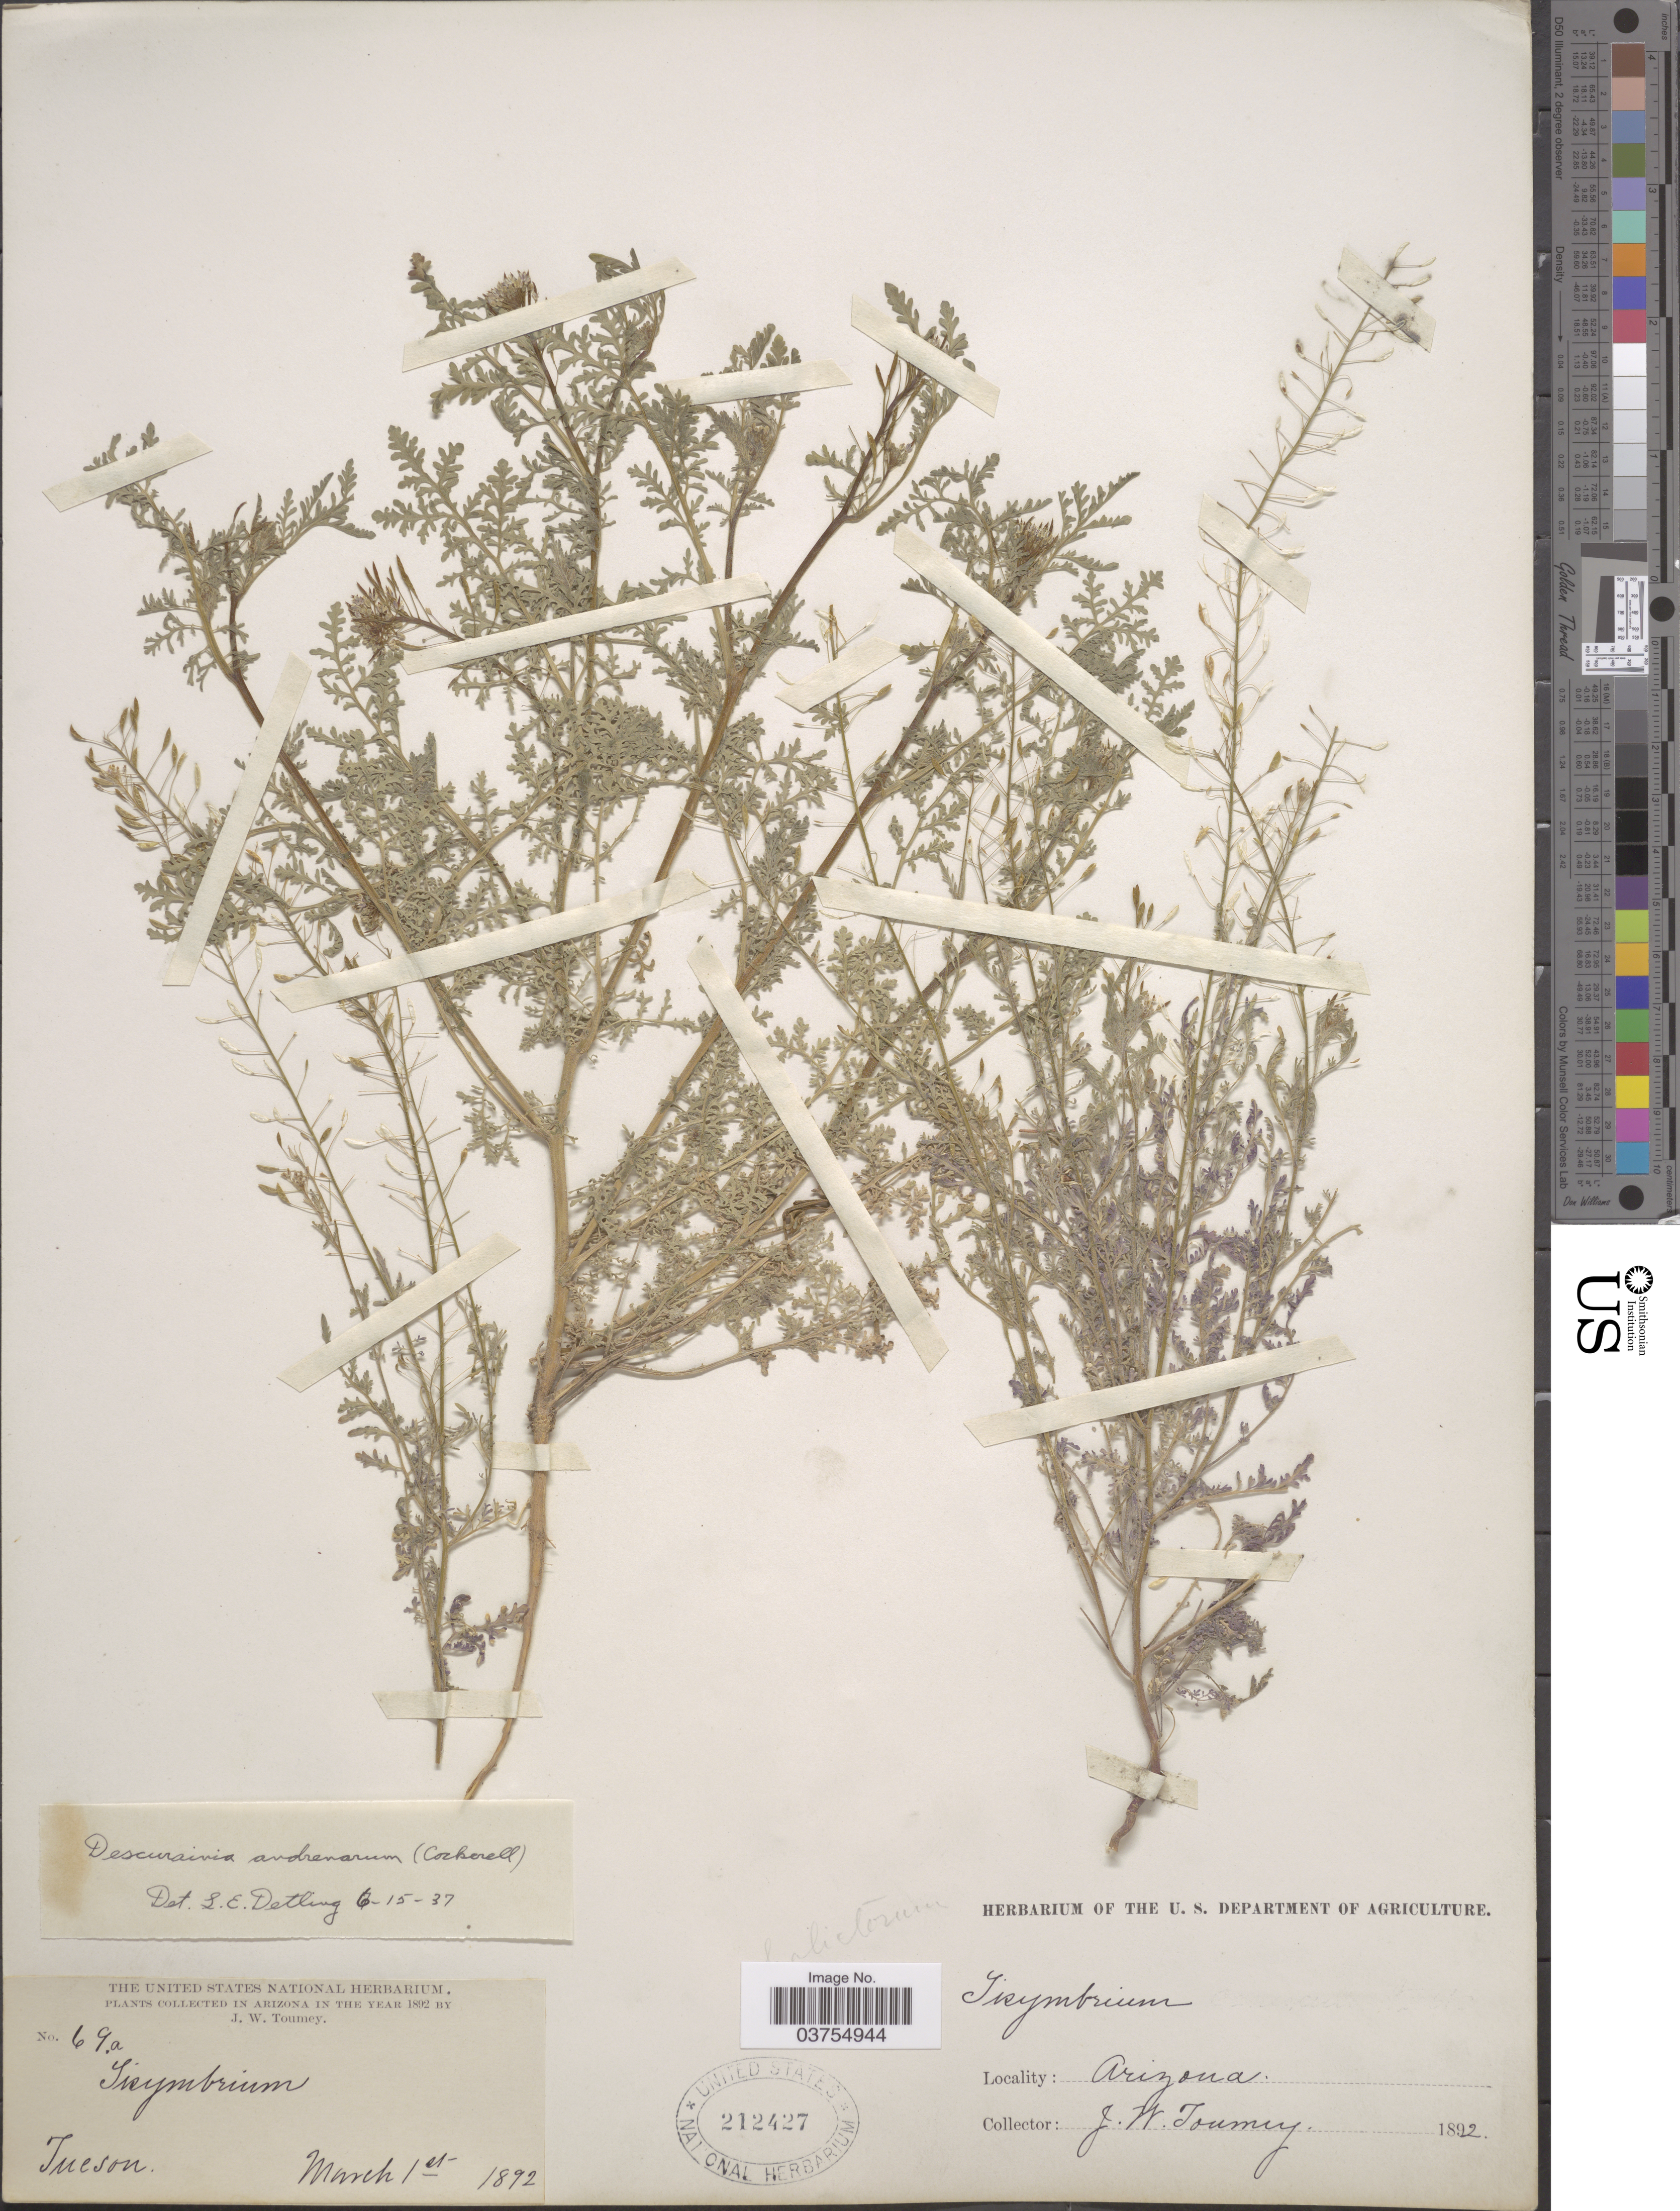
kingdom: Plantae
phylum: Tracheophyta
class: Magnoliopsida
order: Brassicales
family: Brassicaceae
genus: Descurainia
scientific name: Descurainia pinnata subsp. halictorum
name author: (Cockerell) Detling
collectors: J. W. Toumey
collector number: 69a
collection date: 1892-03-01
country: United States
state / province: Arizona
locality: Tucson.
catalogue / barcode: US 212427